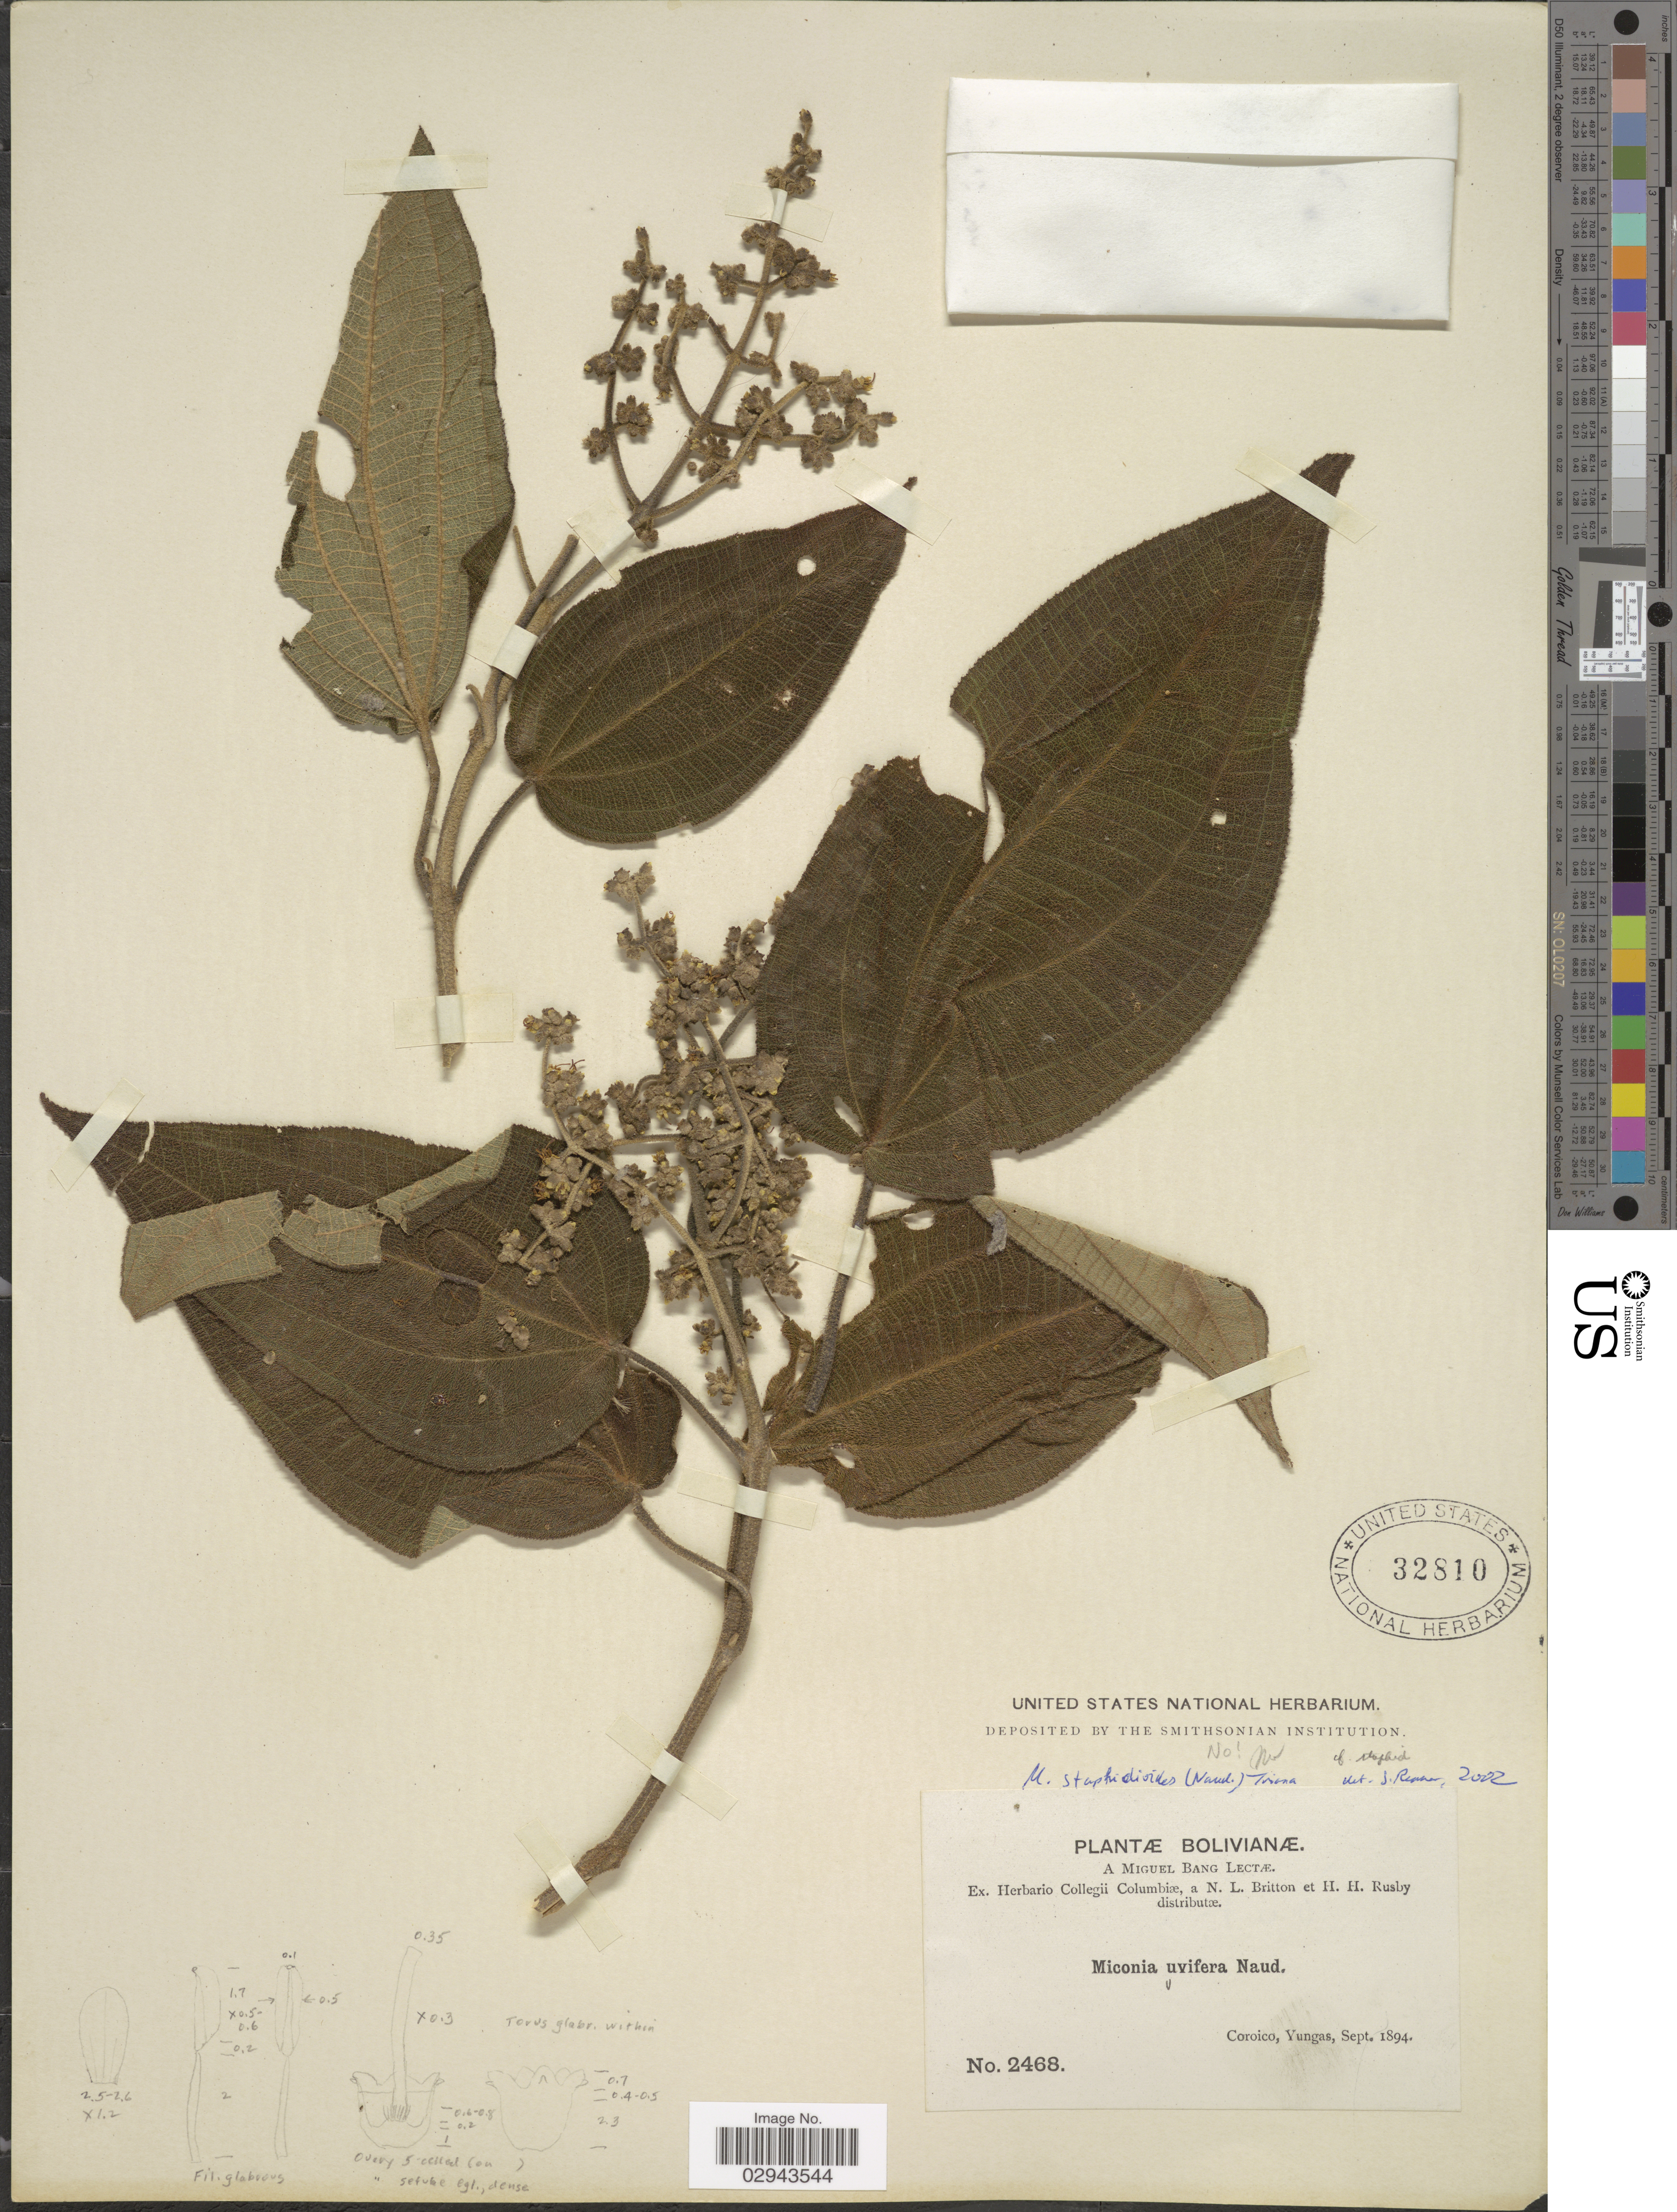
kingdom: Plantae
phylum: Tracheophyta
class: Magnoliopsida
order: Myrtales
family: Melastomataceae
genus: Miconia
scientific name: Miconia staphidioides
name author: (Naudin) Triana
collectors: M. Bang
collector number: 2468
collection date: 1894-09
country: Bolivia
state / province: La Paz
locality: Coroico, Yungas. Bolivianæ.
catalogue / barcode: US 32810